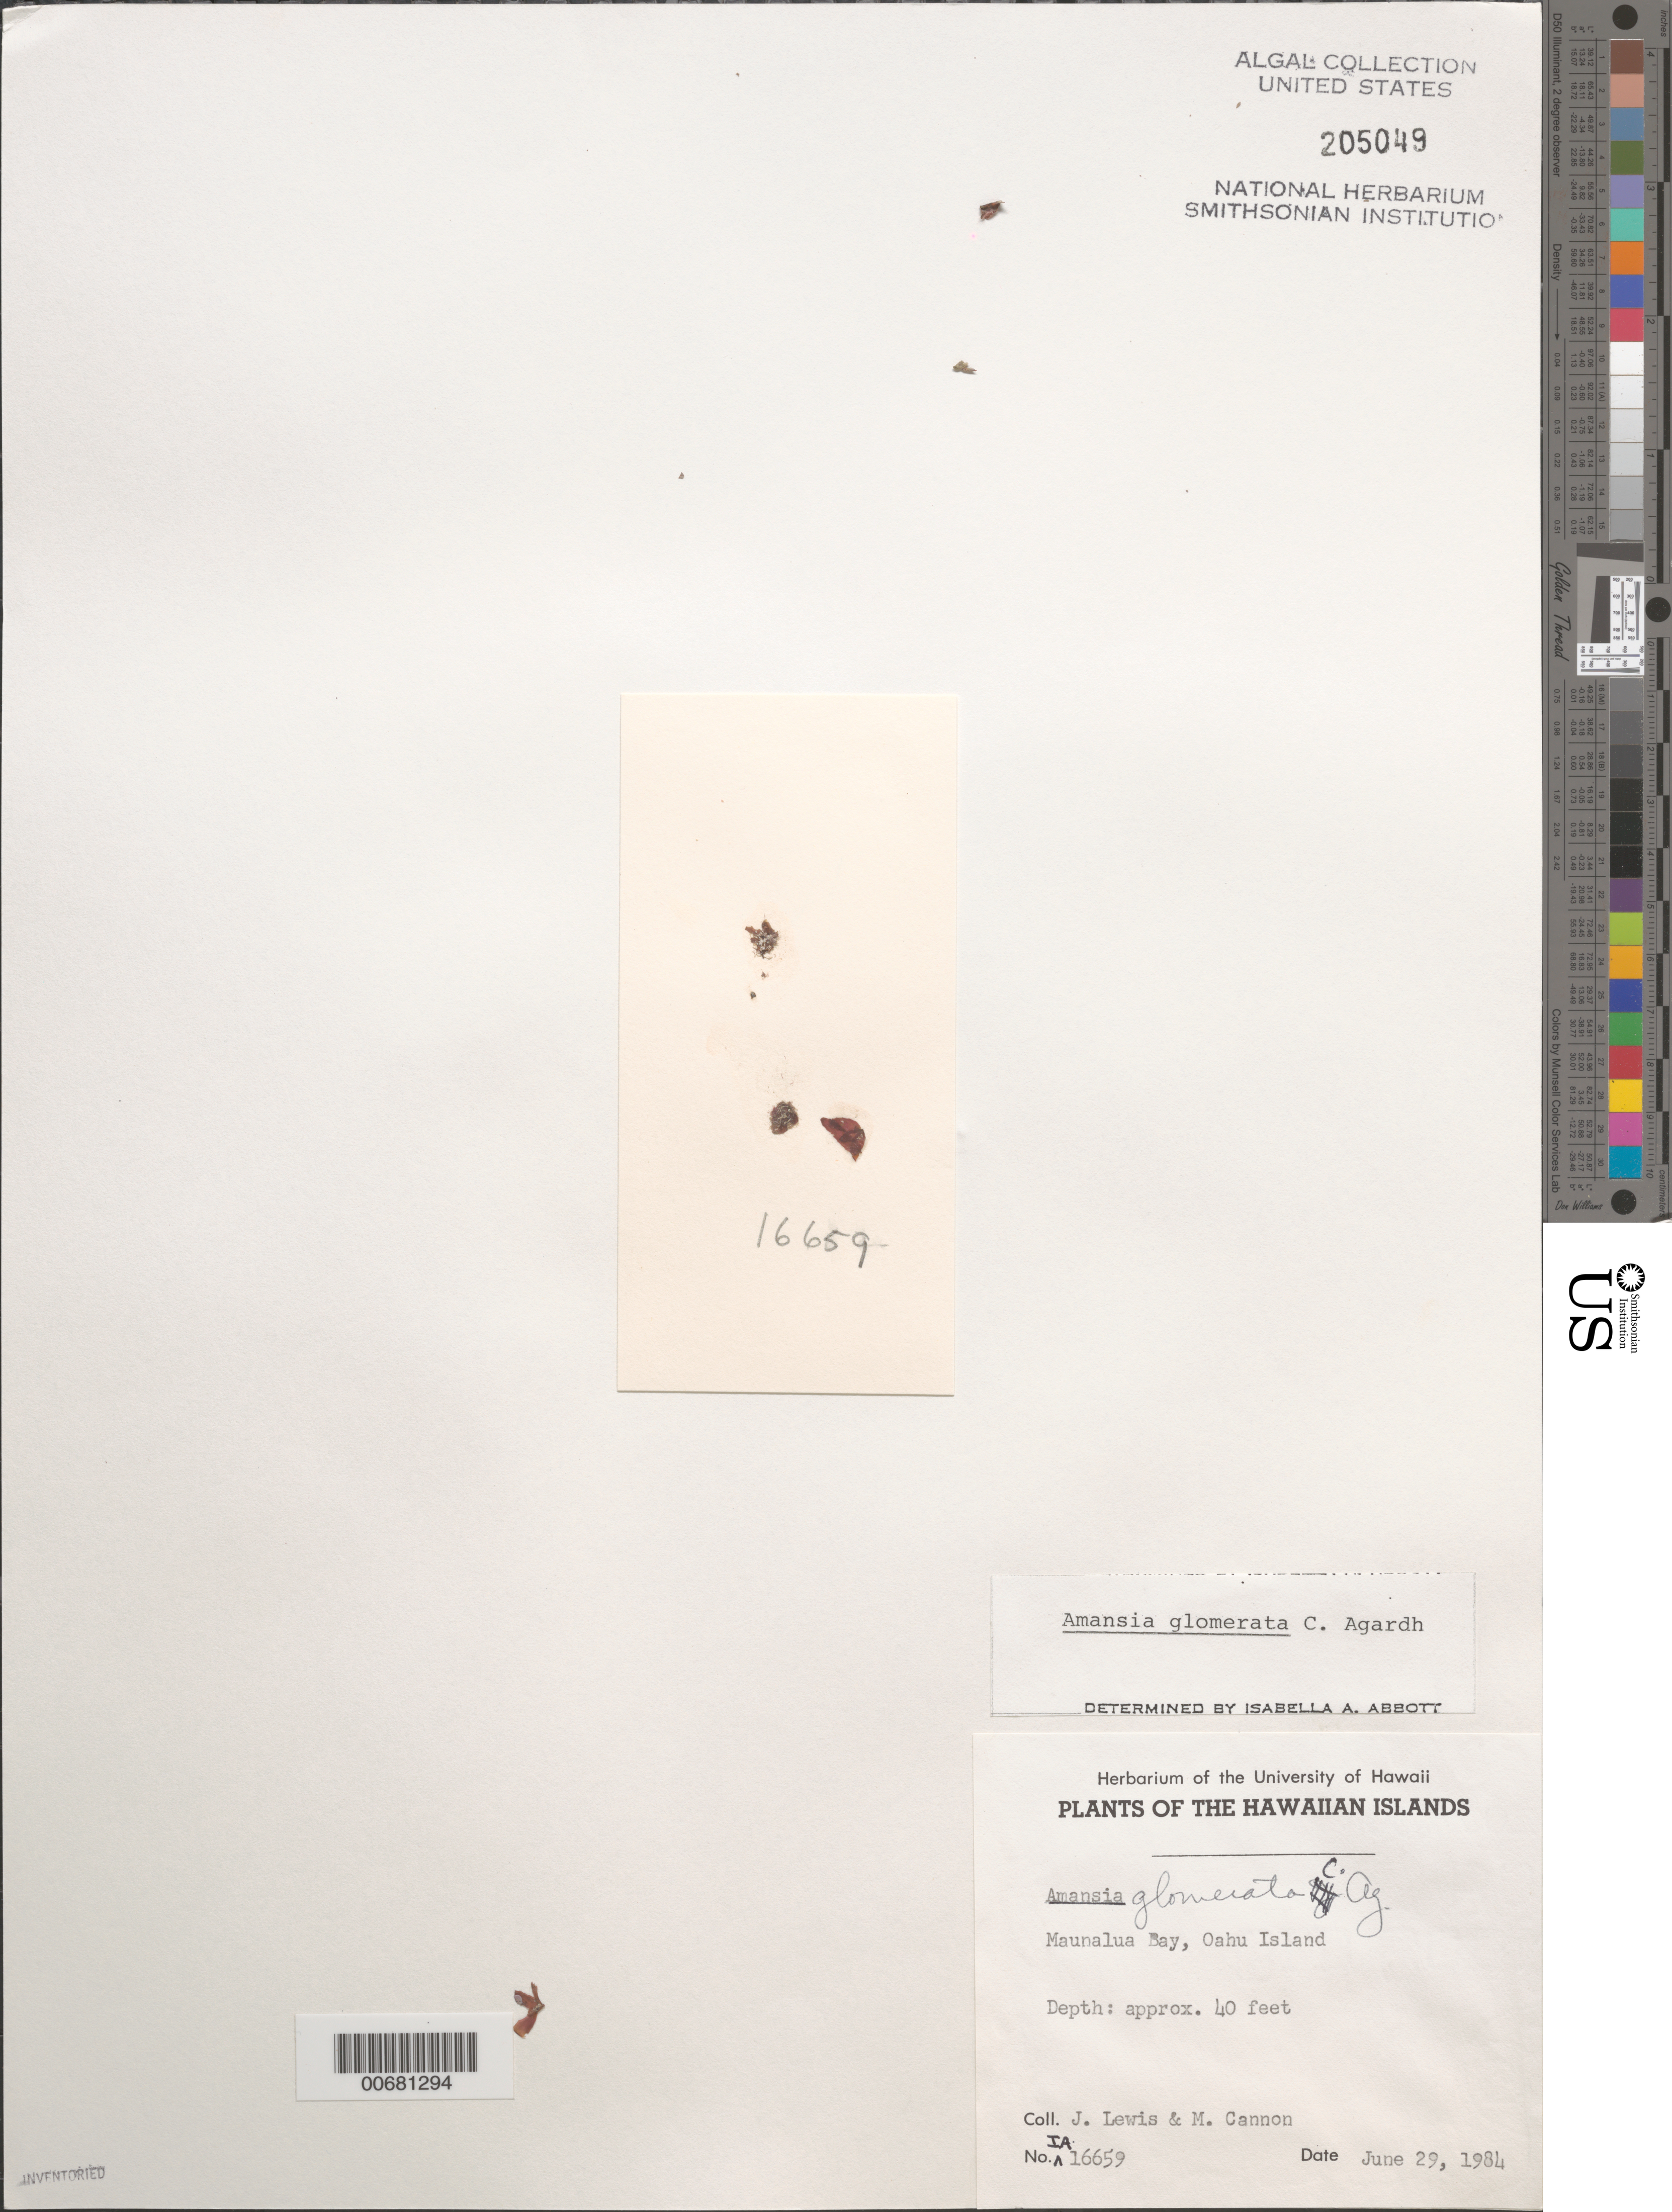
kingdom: Plantae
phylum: Rhodophyta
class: Florideophyceae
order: Ceramiales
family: Rhodomelaceae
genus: Amansia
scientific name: Amansia glomerata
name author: C. Agardh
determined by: Abbott, Isabella A.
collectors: J. Lewis & M. Cannon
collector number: IAA 16659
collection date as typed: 29 Jun 1984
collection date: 1984-06-29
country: United States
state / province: Hawaii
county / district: Honolulu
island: Oahu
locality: Maunalua Bay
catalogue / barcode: US 205049